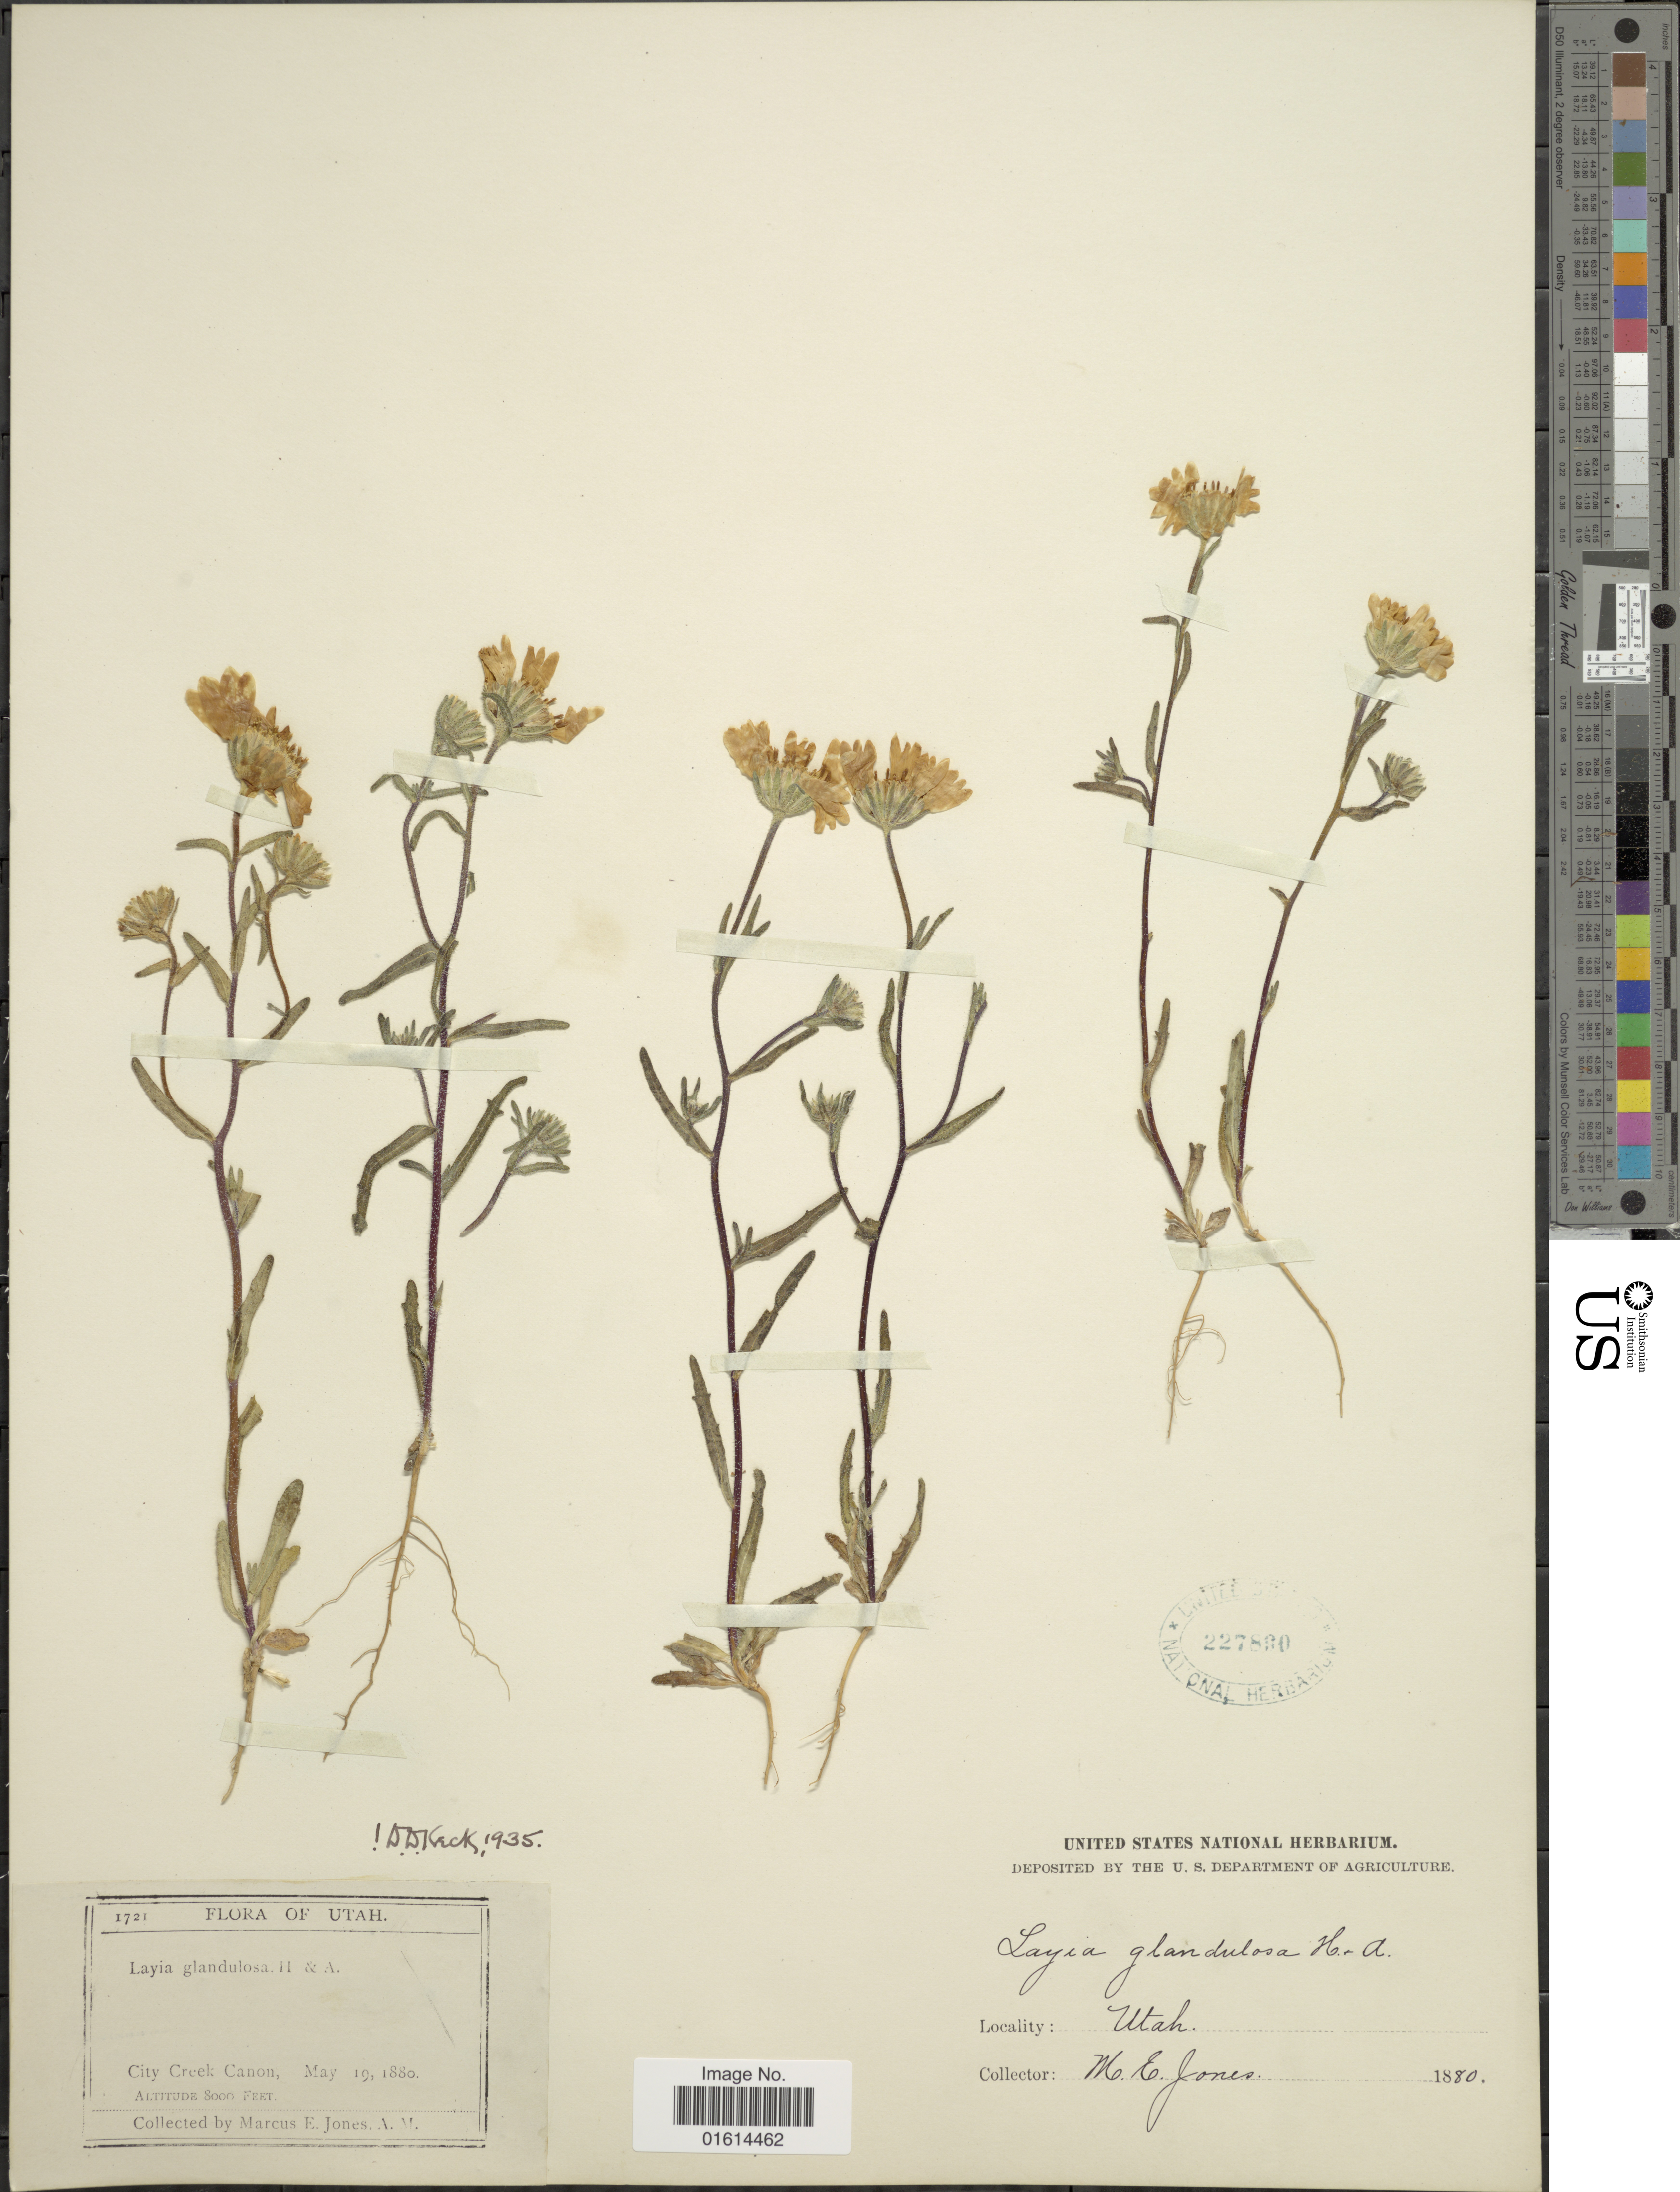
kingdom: Plantae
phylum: Tracheophyta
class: Magnoliopsida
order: Asterales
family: Asteraceae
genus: Layia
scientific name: Layia glandulosa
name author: Hook. & Arn.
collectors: M. E. Jones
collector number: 1721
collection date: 1880-05-19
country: United States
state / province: Utah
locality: City Creek Canon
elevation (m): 2438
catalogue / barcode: US 227890